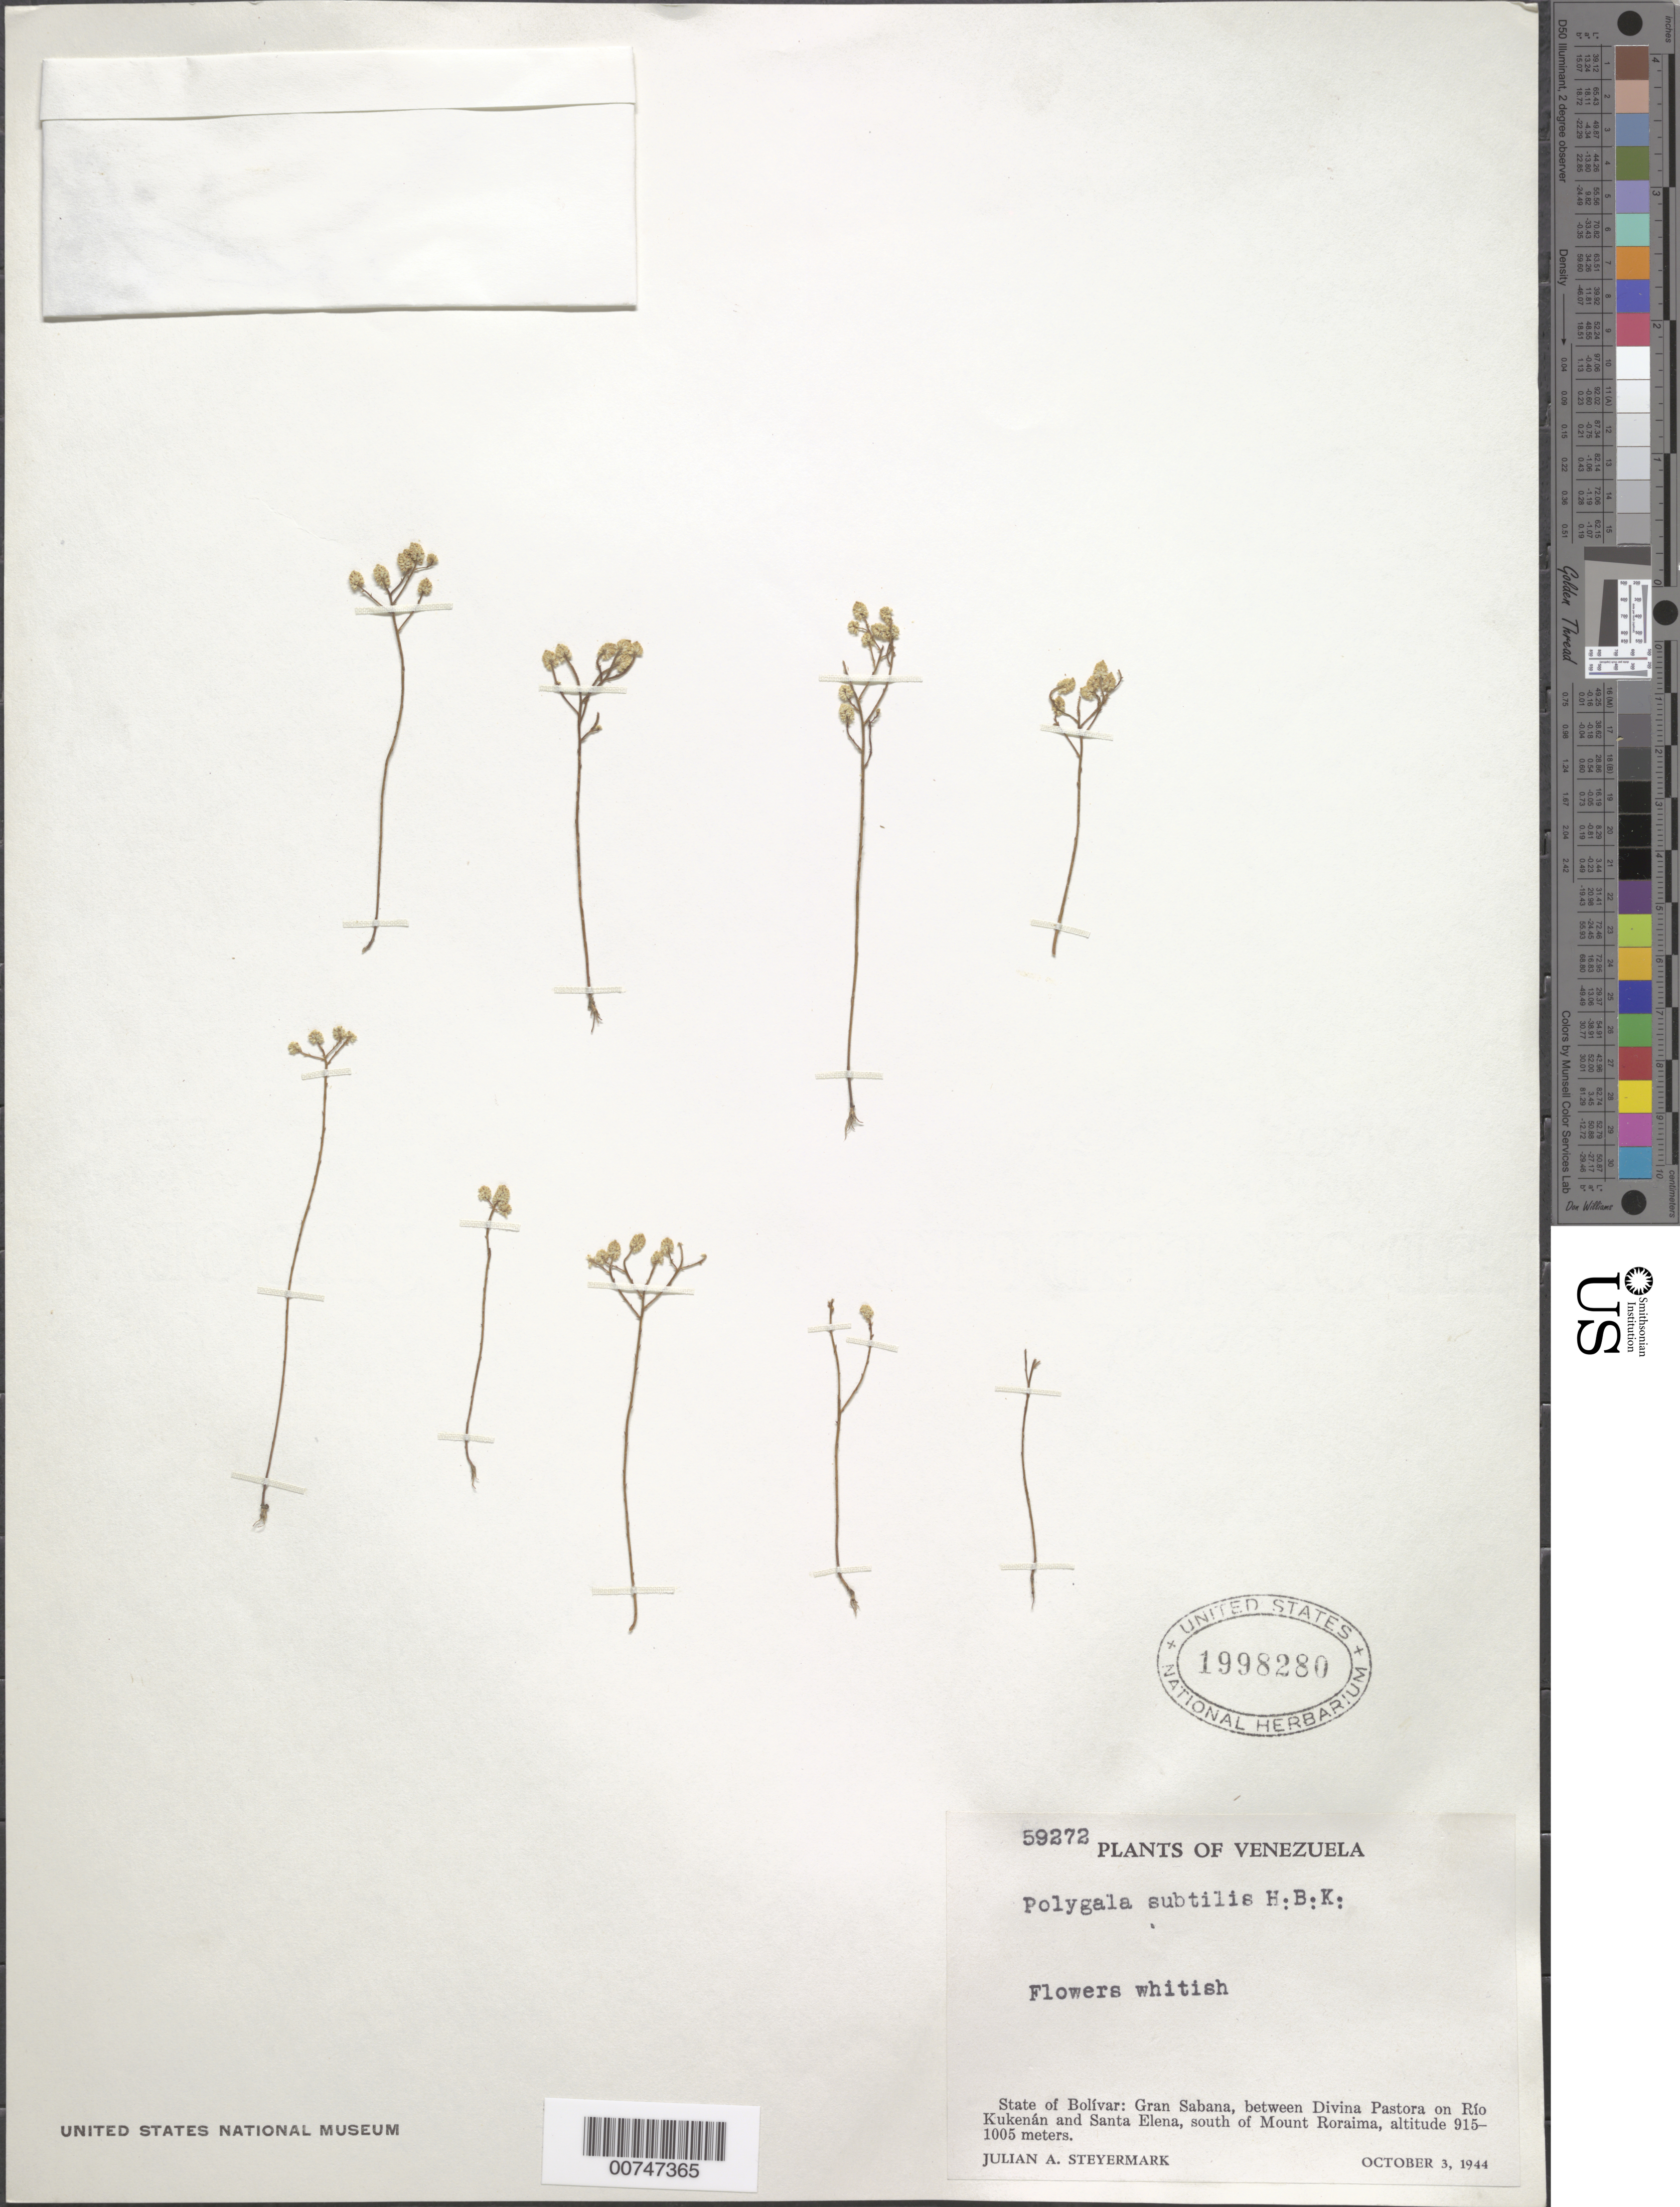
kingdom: Plantae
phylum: Tracheophyta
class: Magnoliopsida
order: Fabales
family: Polygalaceae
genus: Polygala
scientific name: Polygala subtilis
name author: Kunth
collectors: J. Steyermark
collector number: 59272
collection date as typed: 3-Oct-44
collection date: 1944-10-03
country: Venezuela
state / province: Bolívar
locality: Gran Sabana, between waterfall at Rué-merú (trib of Río Kukenán) and Divina Pastora on Río Kukenán, north of Santa Elena, south of Mount Roraima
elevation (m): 915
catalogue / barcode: US 1998280